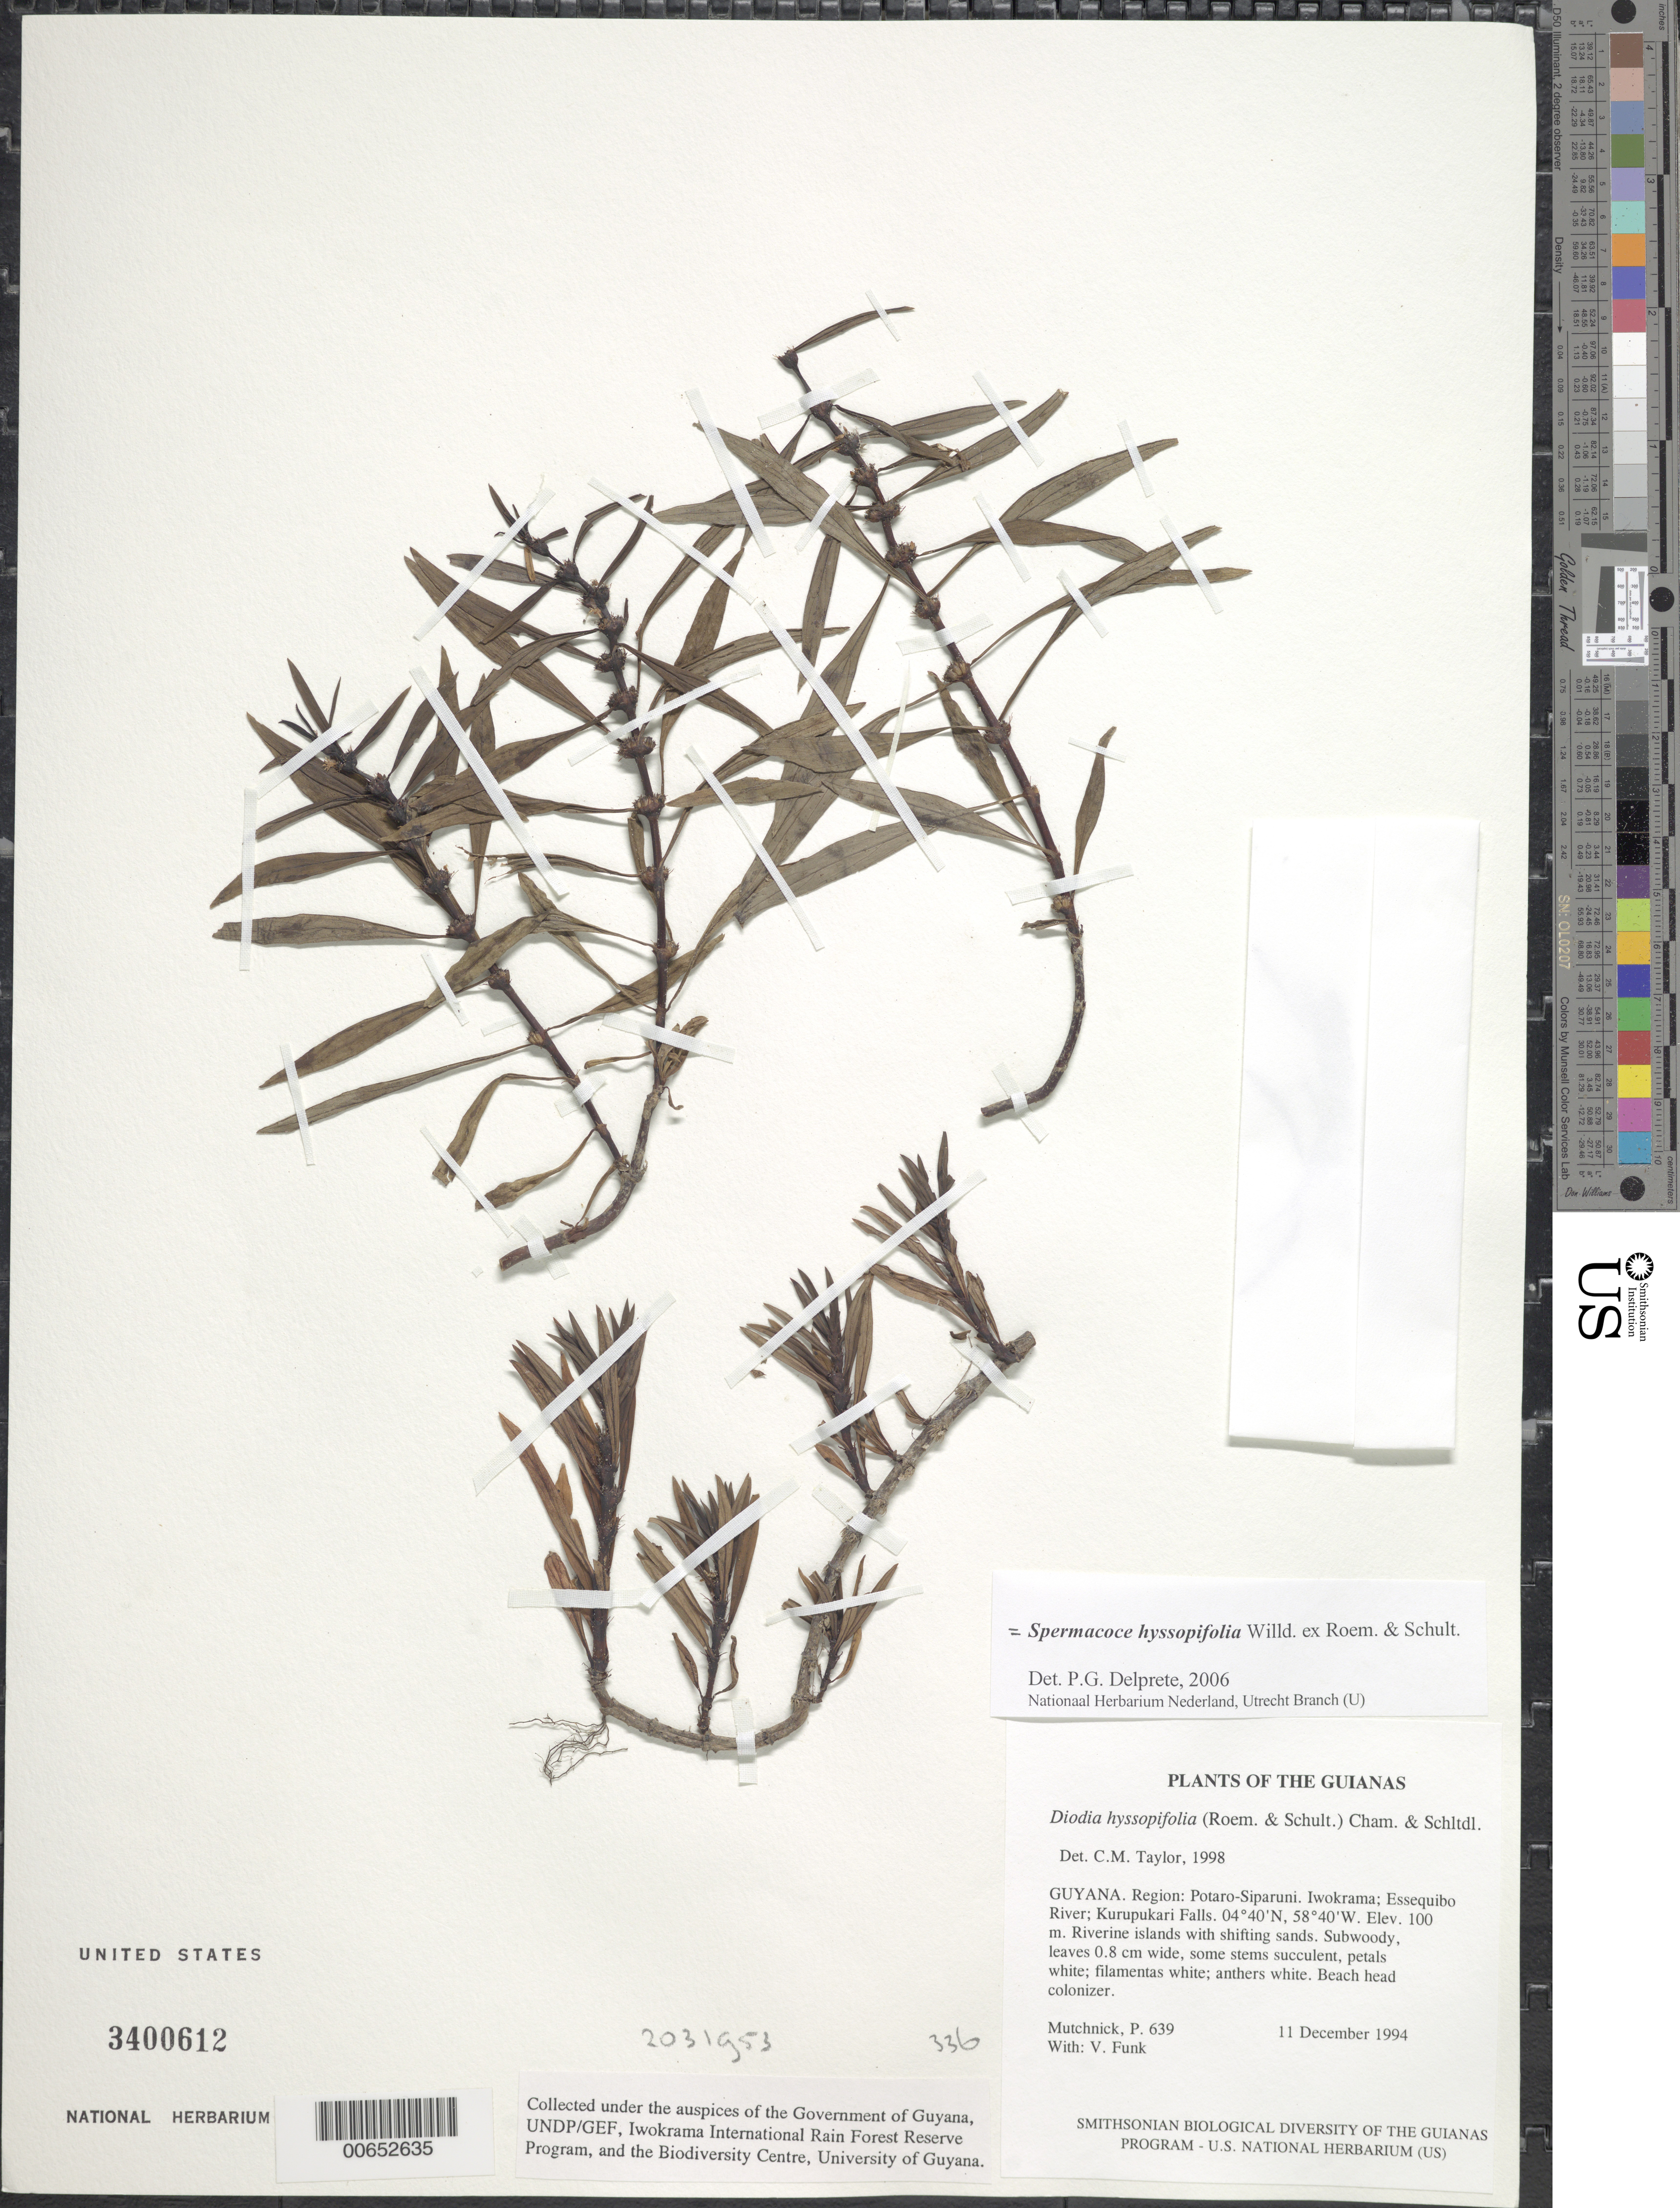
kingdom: Plantae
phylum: Tracheophyta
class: Magnoliopsida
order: Gentianales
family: Rubiaceae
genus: Spermacoce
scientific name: Spermacoce hyssopifolia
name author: Willd. ex Roem. & Schult.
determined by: Delprete, P. G., Herb. de Guyane Cay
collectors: P. Mutchnick & V. Funk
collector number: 639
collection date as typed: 11 December 1994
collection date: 1994-12-11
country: Guyana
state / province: Potaro-Siparuni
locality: Iwokrama; Essequibo River; Kurupukari Falls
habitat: Riverine islands with shifting sands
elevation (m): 100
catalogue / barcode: US 3400612